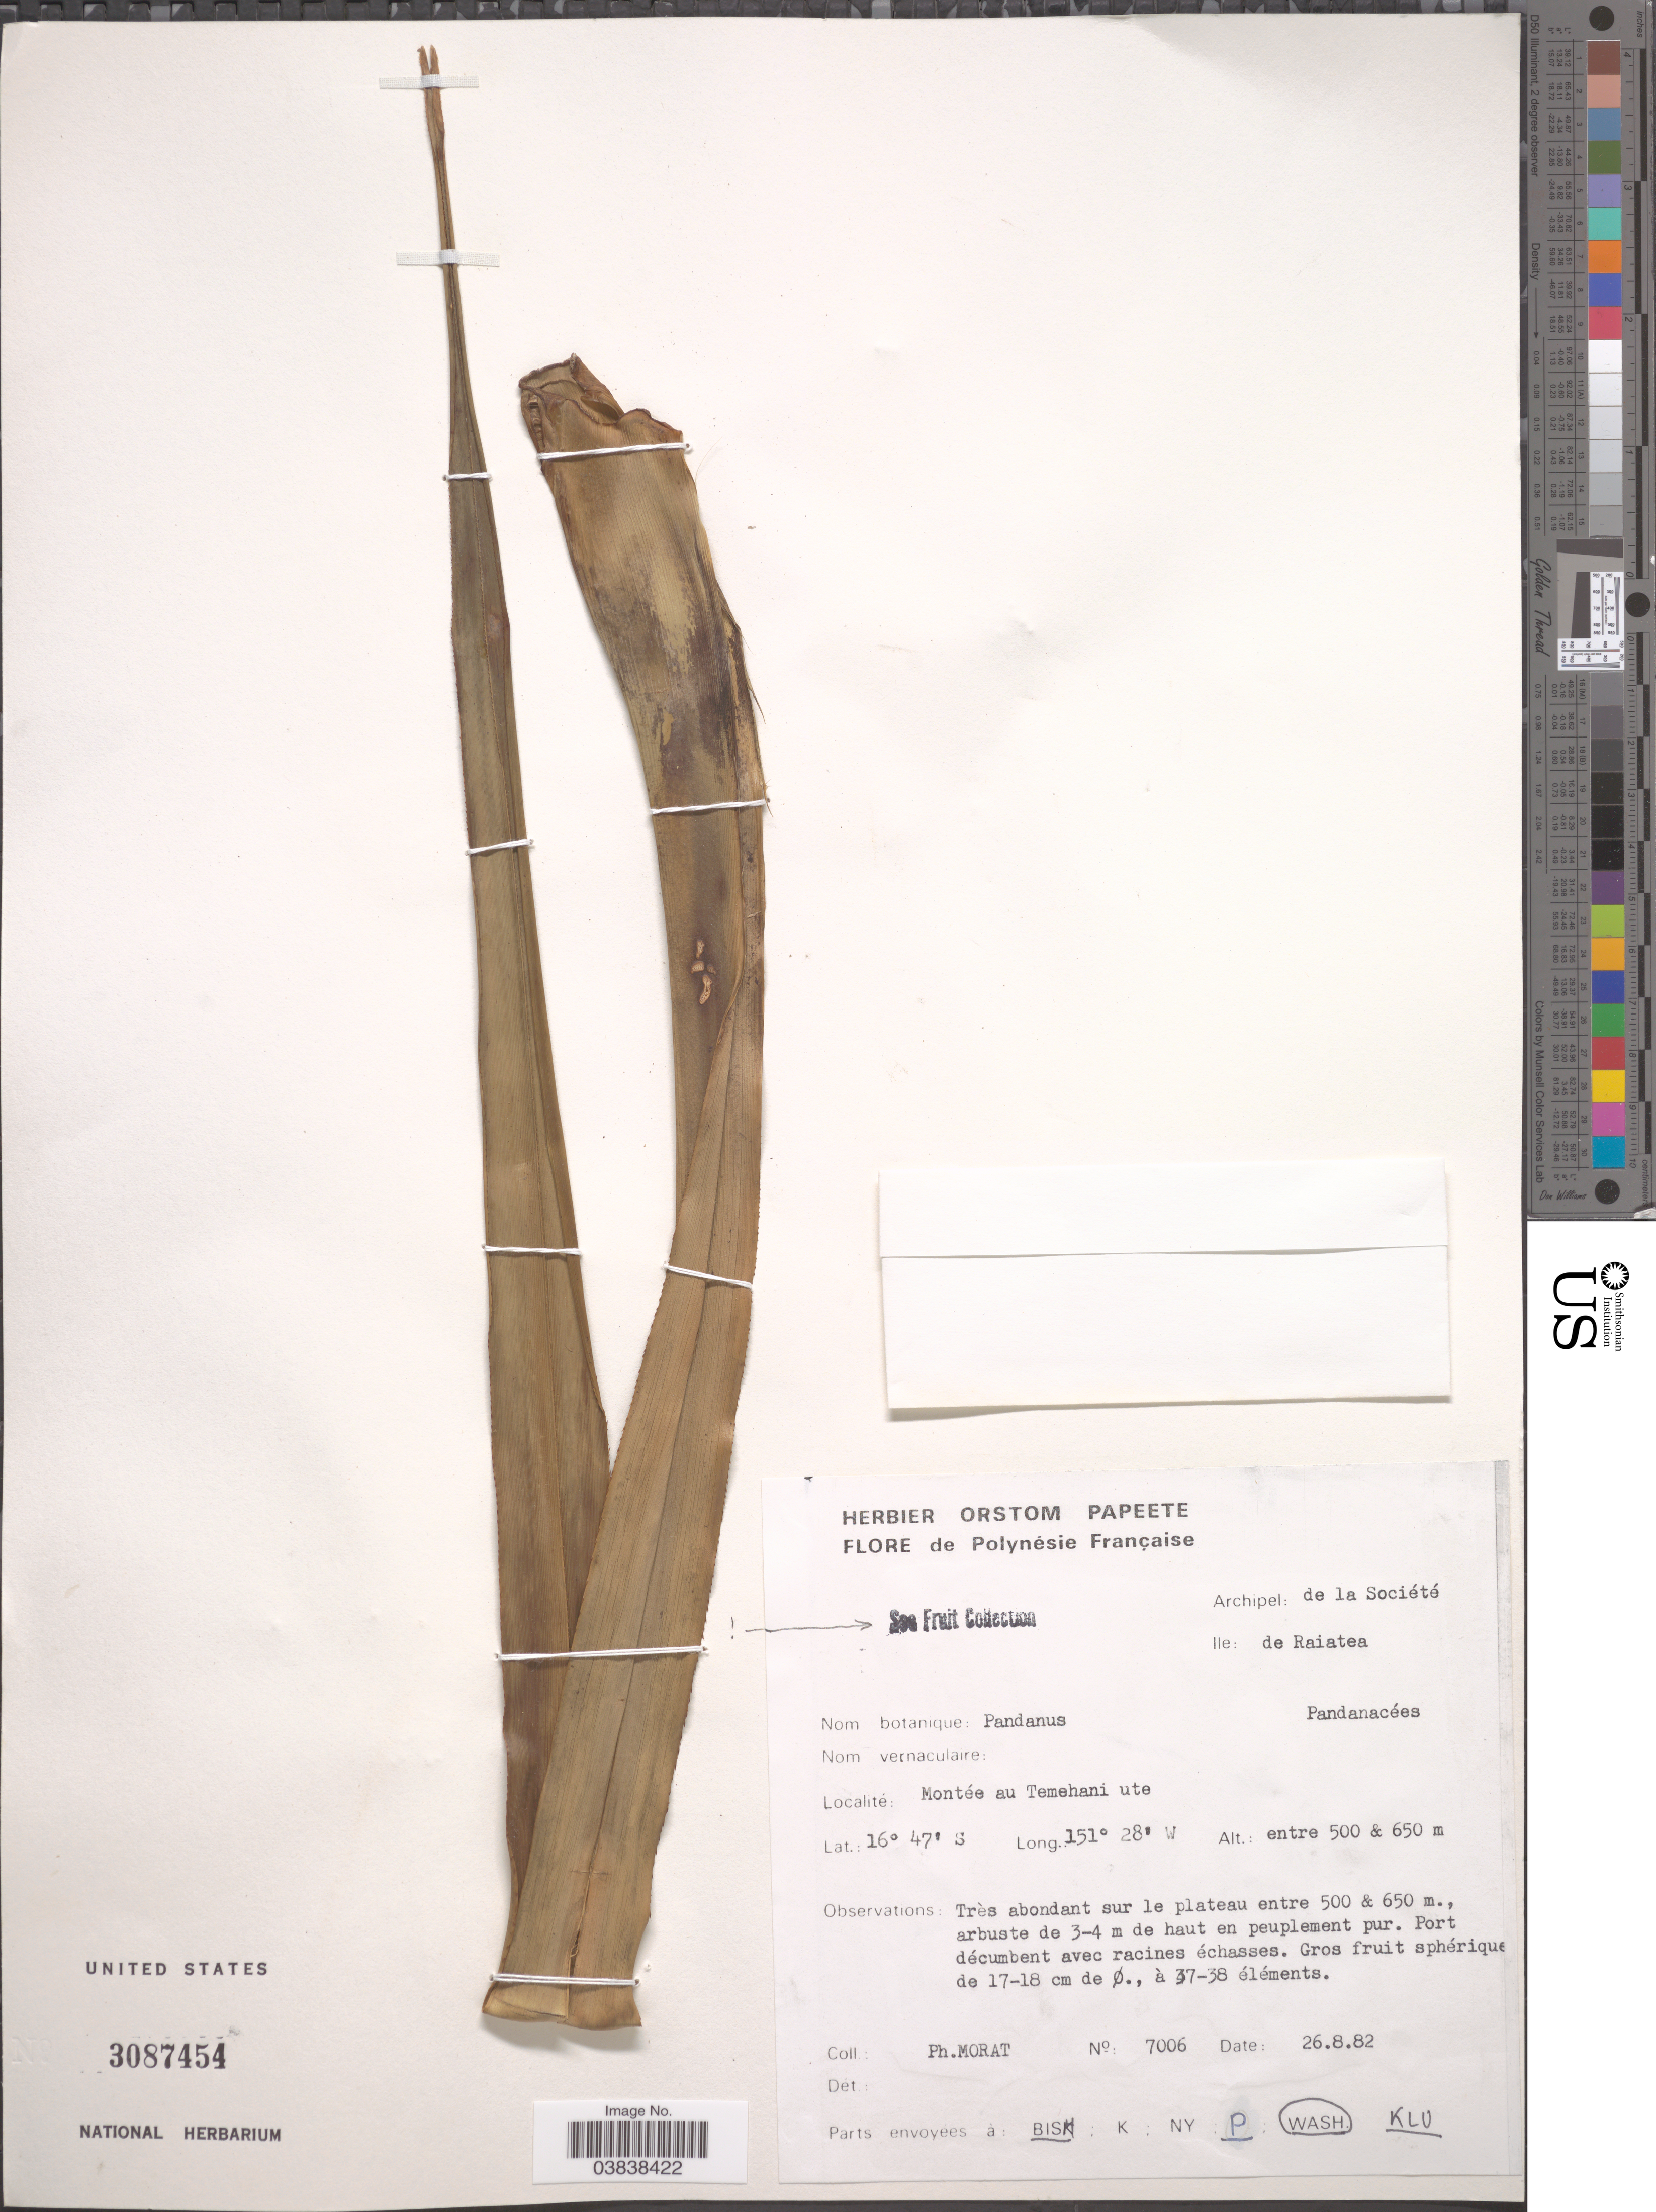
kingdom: Plantae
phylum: Tracheophyta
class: Liliopsida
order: Pandanales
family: Pandanaceae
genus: Pandanus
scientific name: Pandanus sp.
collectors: P. Morat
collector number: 7006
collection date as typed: Transcribed d/m/y: 26/8/82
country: French Polynesia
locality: Polynésie Française. Archipel: de la Société. Ile: de Raiatea. Montée au Temehani ute.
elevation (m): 500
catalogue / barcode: US 3087454